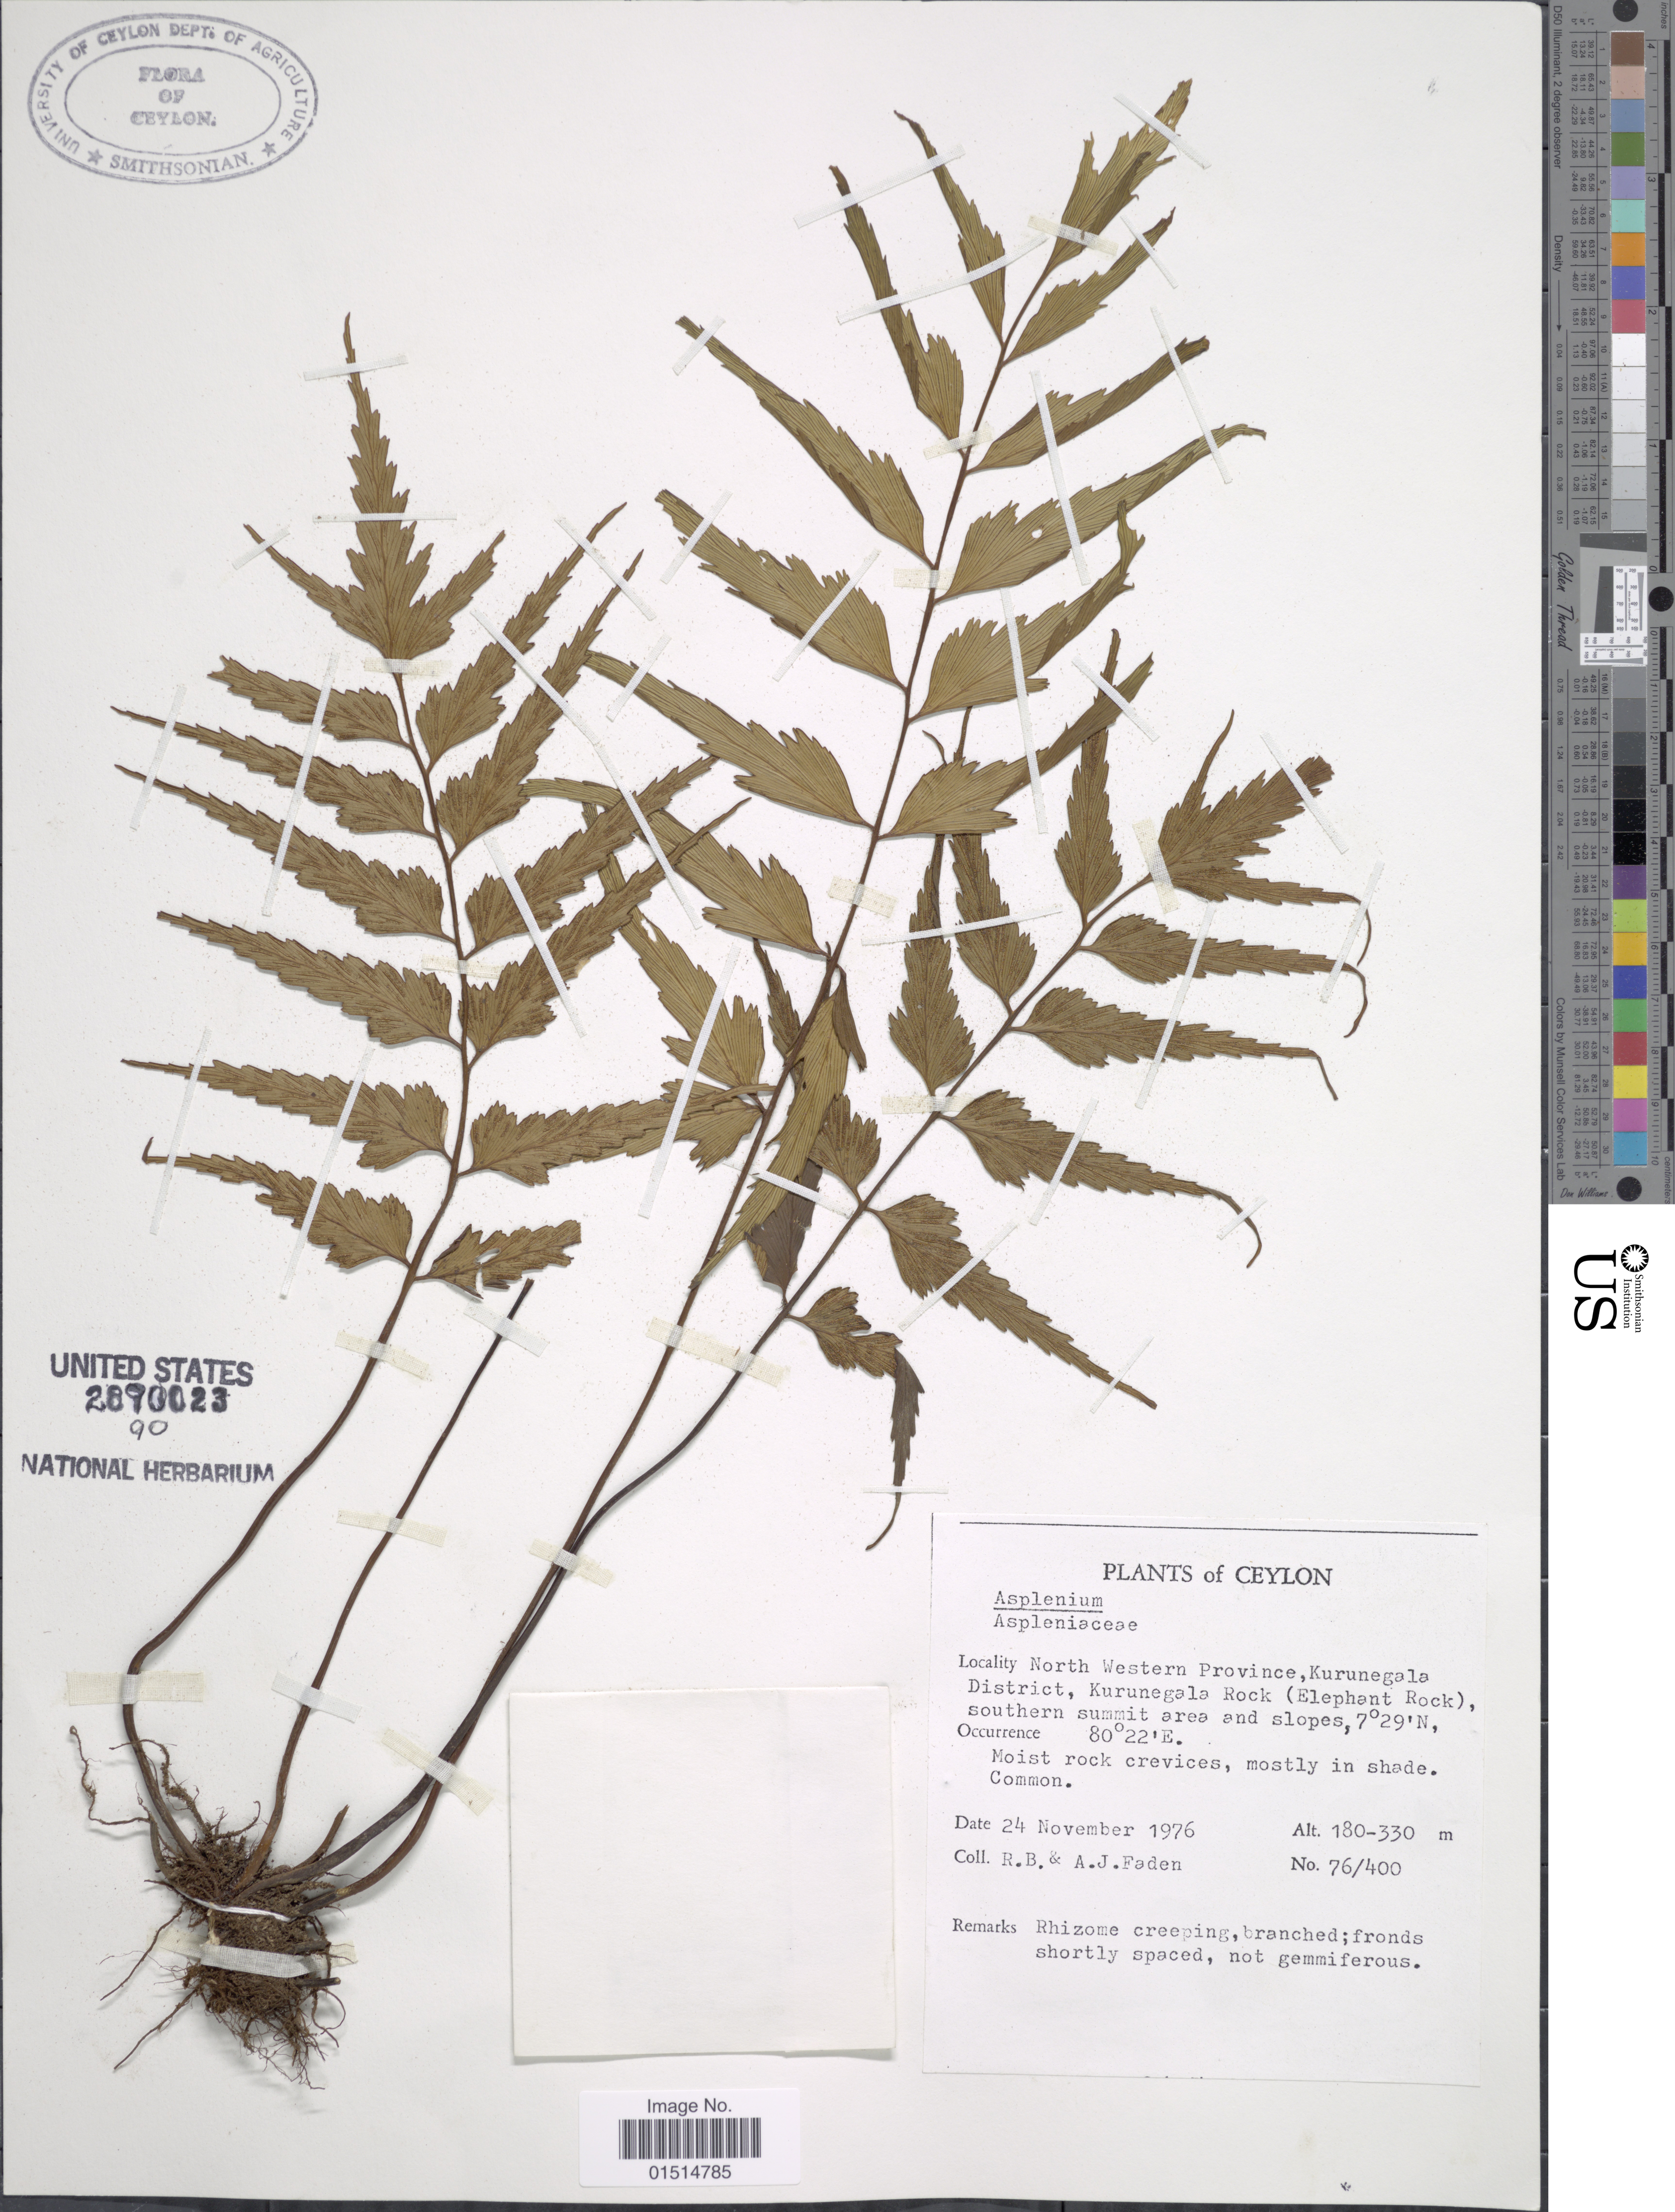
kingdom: Plantae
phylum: Tracheophyta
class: Polypodiopsida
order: Polypodiales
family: Aspleniaceae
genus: Asplenium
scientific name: Asplenium falcatum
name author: Lam.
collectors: R. B. Faden & A. J. Faden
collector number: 76/400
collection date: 1976-11-24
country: Sri Lanka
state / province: North Western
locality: Ceylon, Kurunegala District, Kurunegala Rock (Elephant Rock), southern summit area and slopes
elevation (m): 180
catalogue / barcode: US 2890023